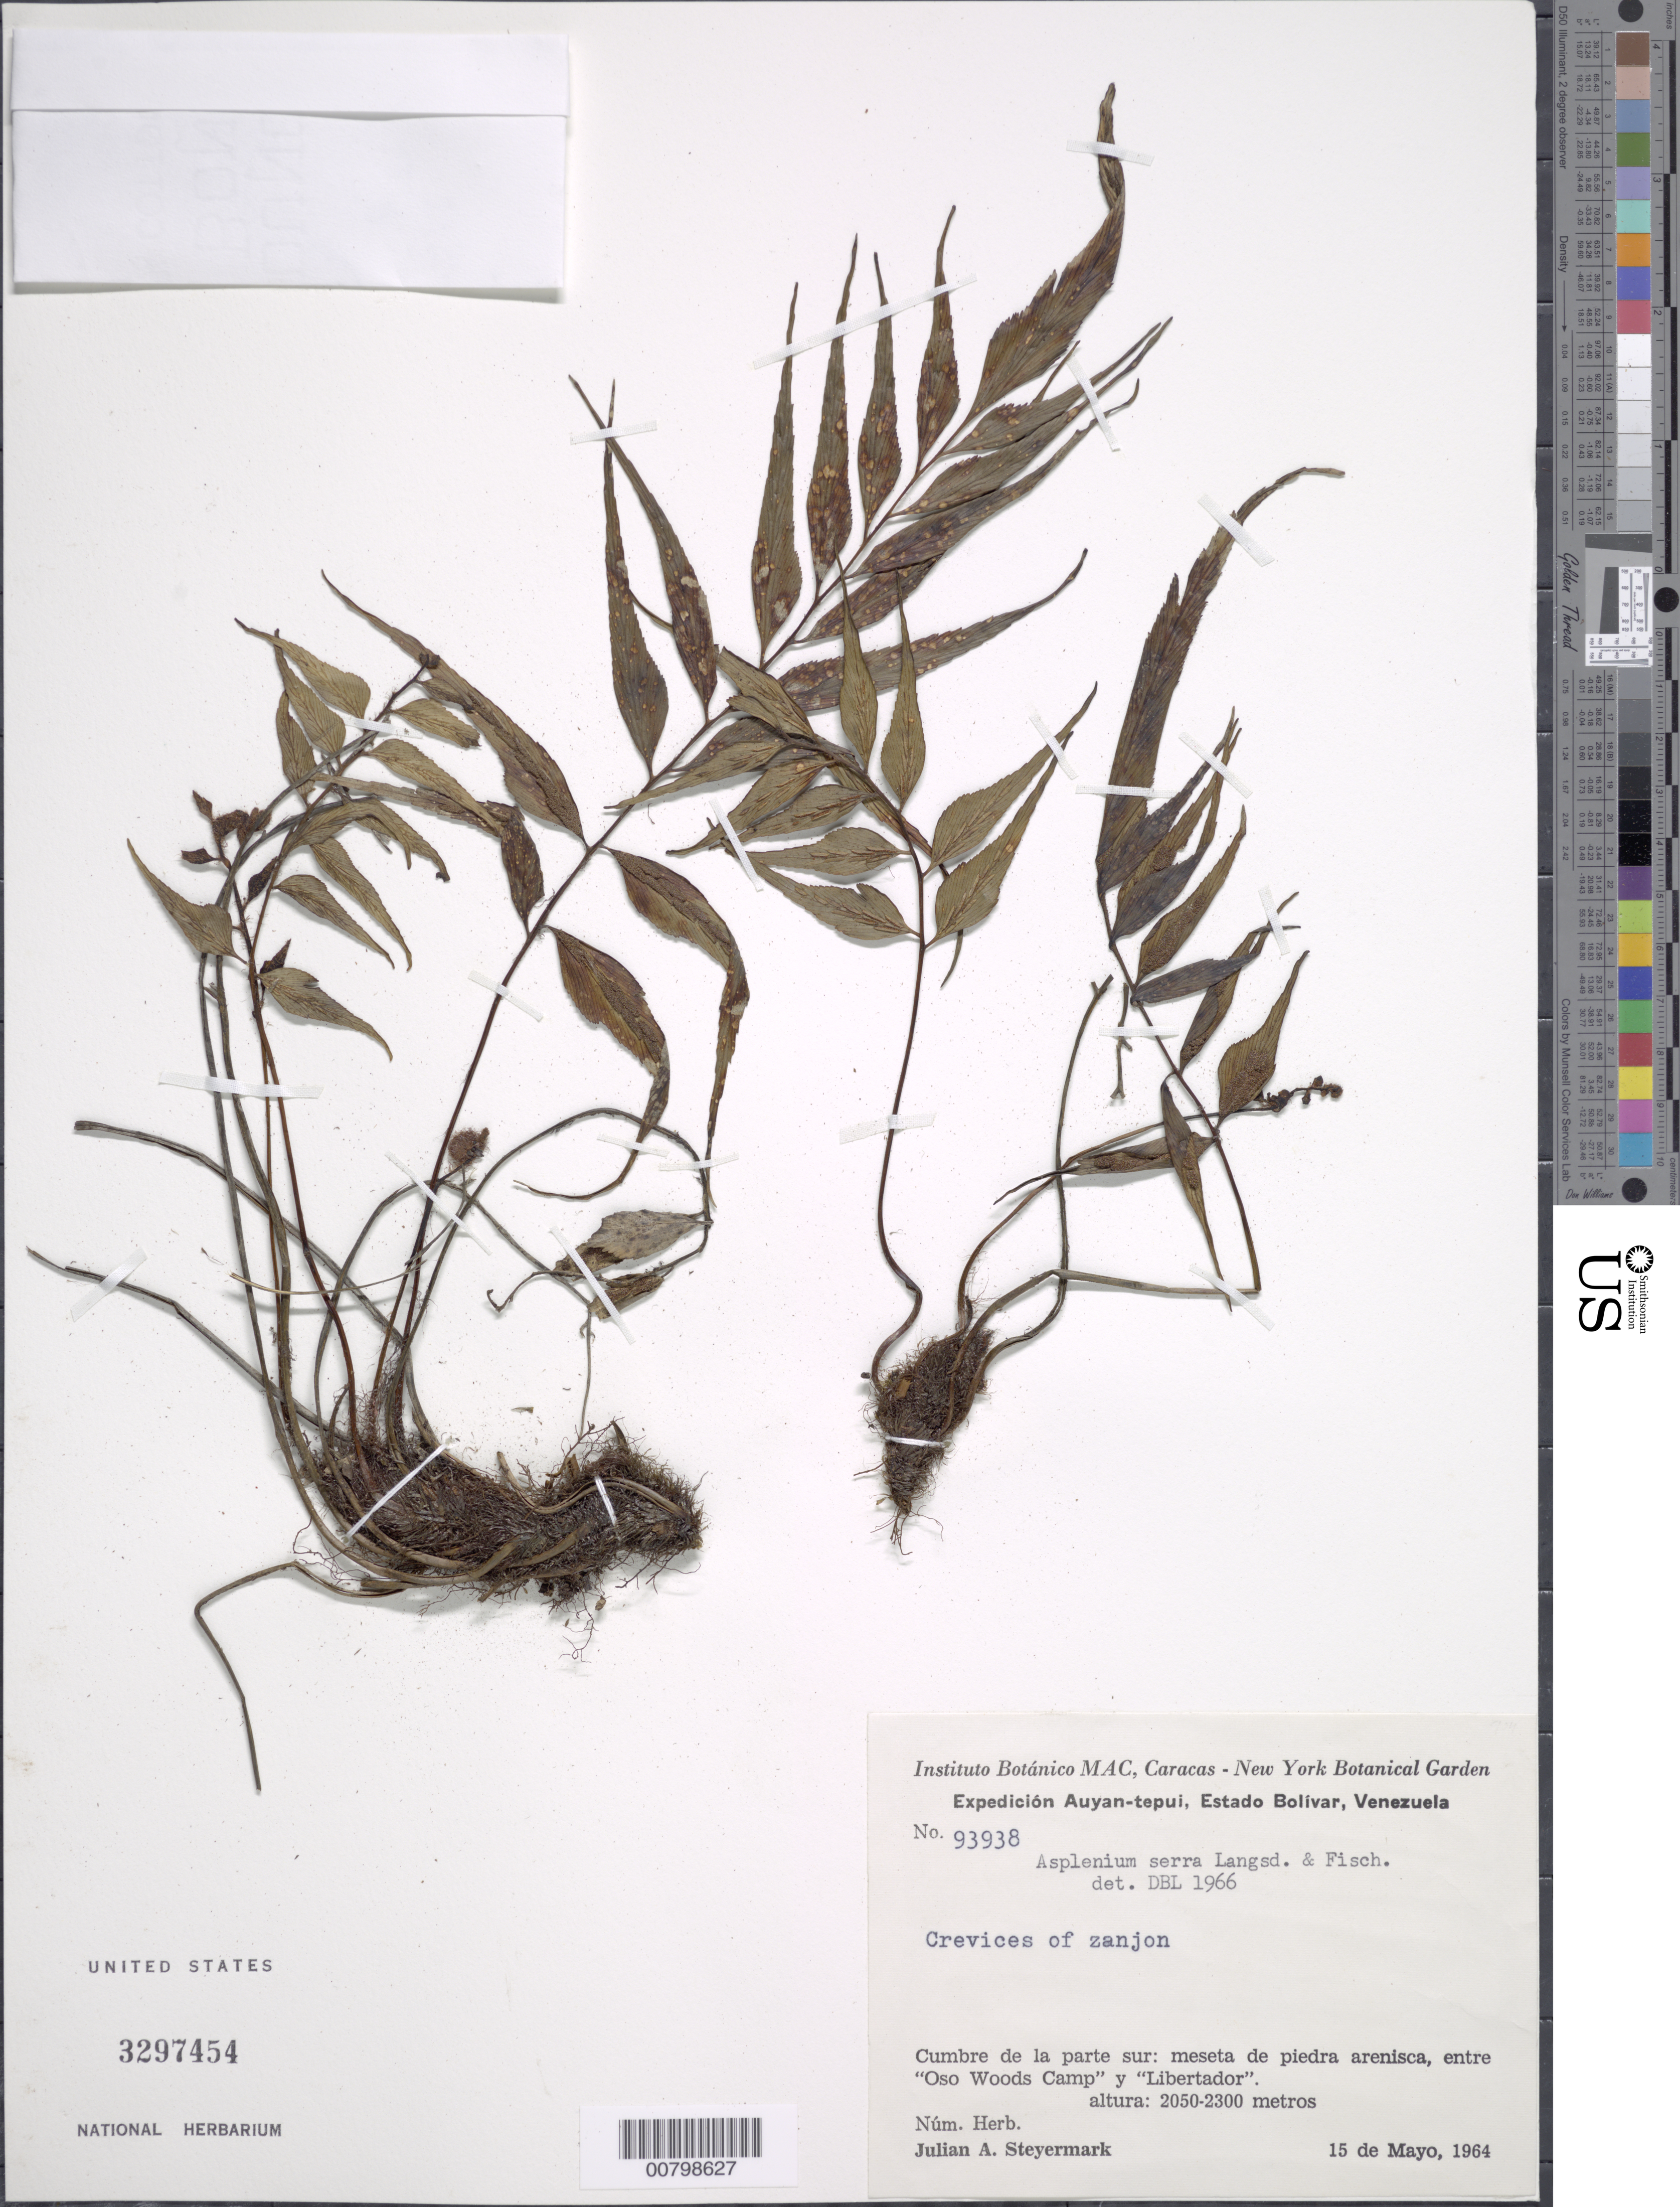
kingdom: Plantae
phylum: Tracheophyta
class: Polypodiopsida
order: Polypodiales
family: Aspleniaceae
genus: Asplenium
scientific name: Asplenium serra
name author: Langsd. & Fisch.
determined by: Lellinger, David B., (BOT), Smithsonian Institution - National Museum of Natural History (UNITED STATES)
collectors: J. Steyermark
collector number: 93938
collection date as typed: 15-May-64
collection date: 1964-05-15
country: Venezuela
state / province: Bolívar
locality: Auyan-tepuí, entre Oso Woods Camp y Libertador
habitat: Cumbre de la parte sur; meseta de piedra arenisca; crevices of zanjon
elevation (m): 2050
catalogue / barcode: US 3297454